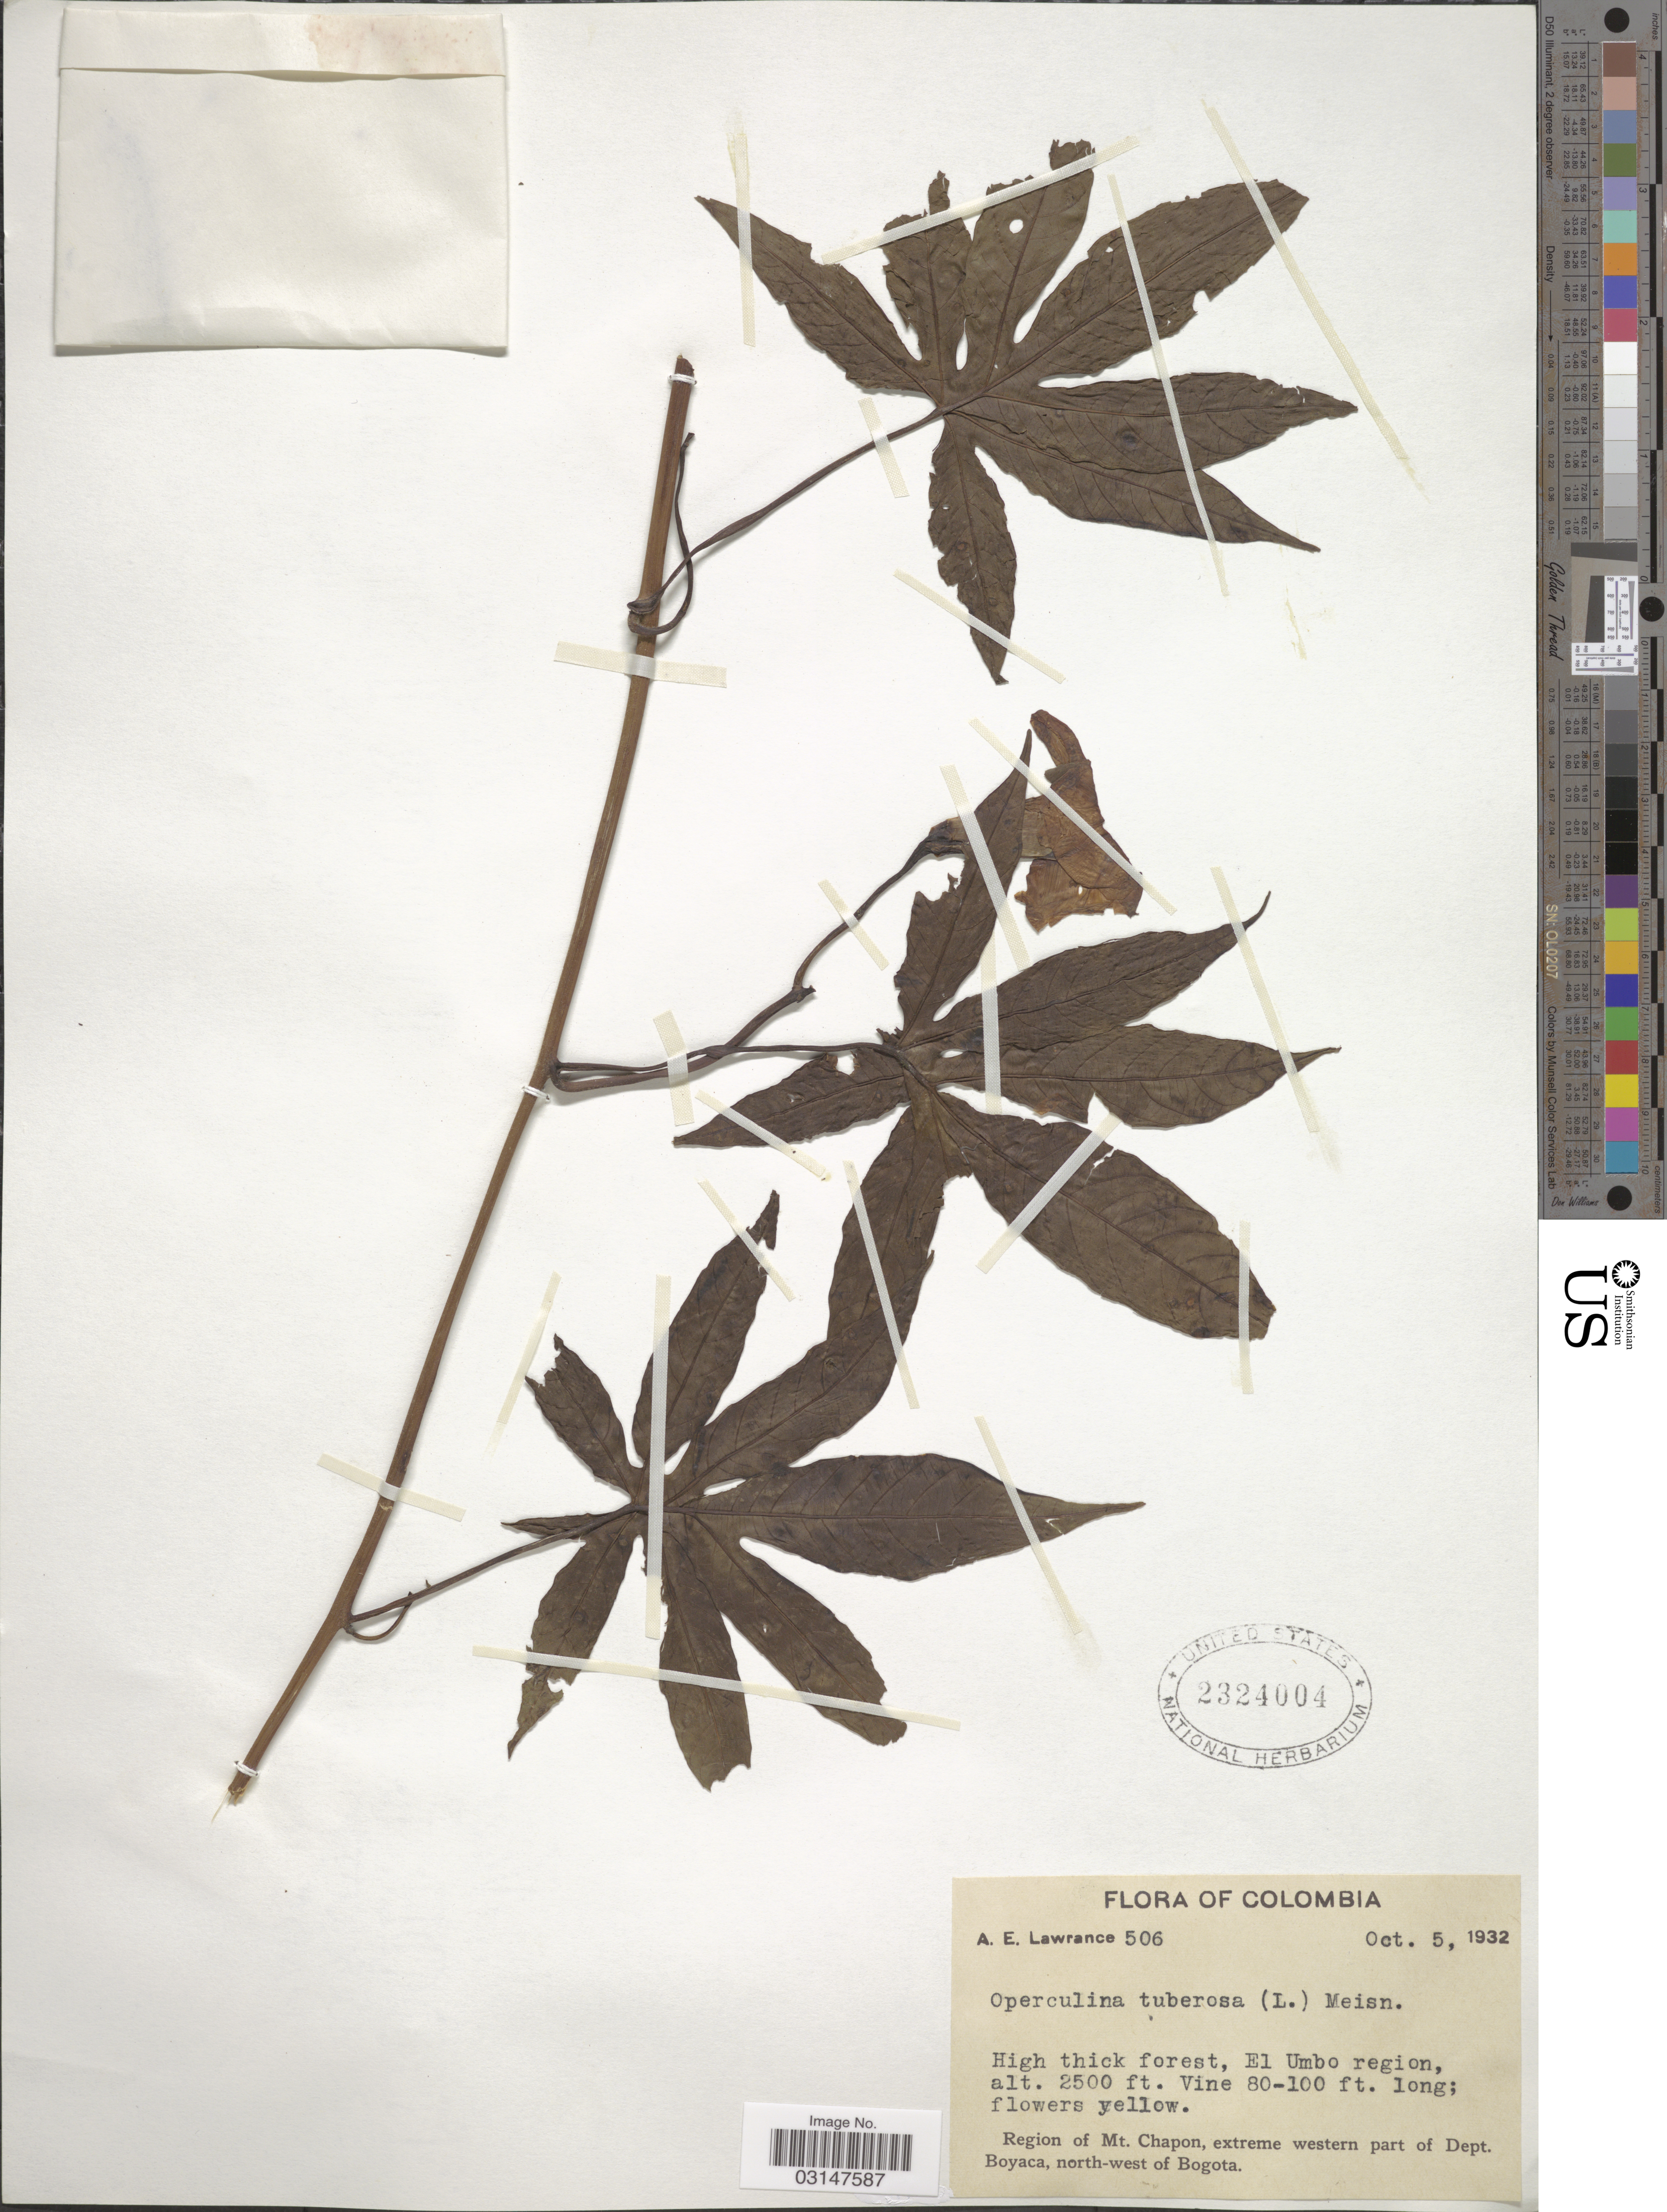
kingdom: Plantae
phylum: Tracheophyta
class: Magnoliopsida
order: Solanales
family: Convolvulaceae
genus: Distimake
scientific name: Distimake tuberosus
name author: (L.) A. R. Simões & Staples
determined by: Strong, Mark T., (BOT), Smithsonian Institution - National Museum of Natural History (UNITED STATES)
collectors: A. Lawrance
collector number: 506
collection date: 1932-10-05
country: Colombia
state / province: Boyacá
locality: Region of Mt. Chapon, extreme western part of Dept. Boyaca, north-west of Bogota.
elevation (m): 762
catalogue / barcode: US 2324004